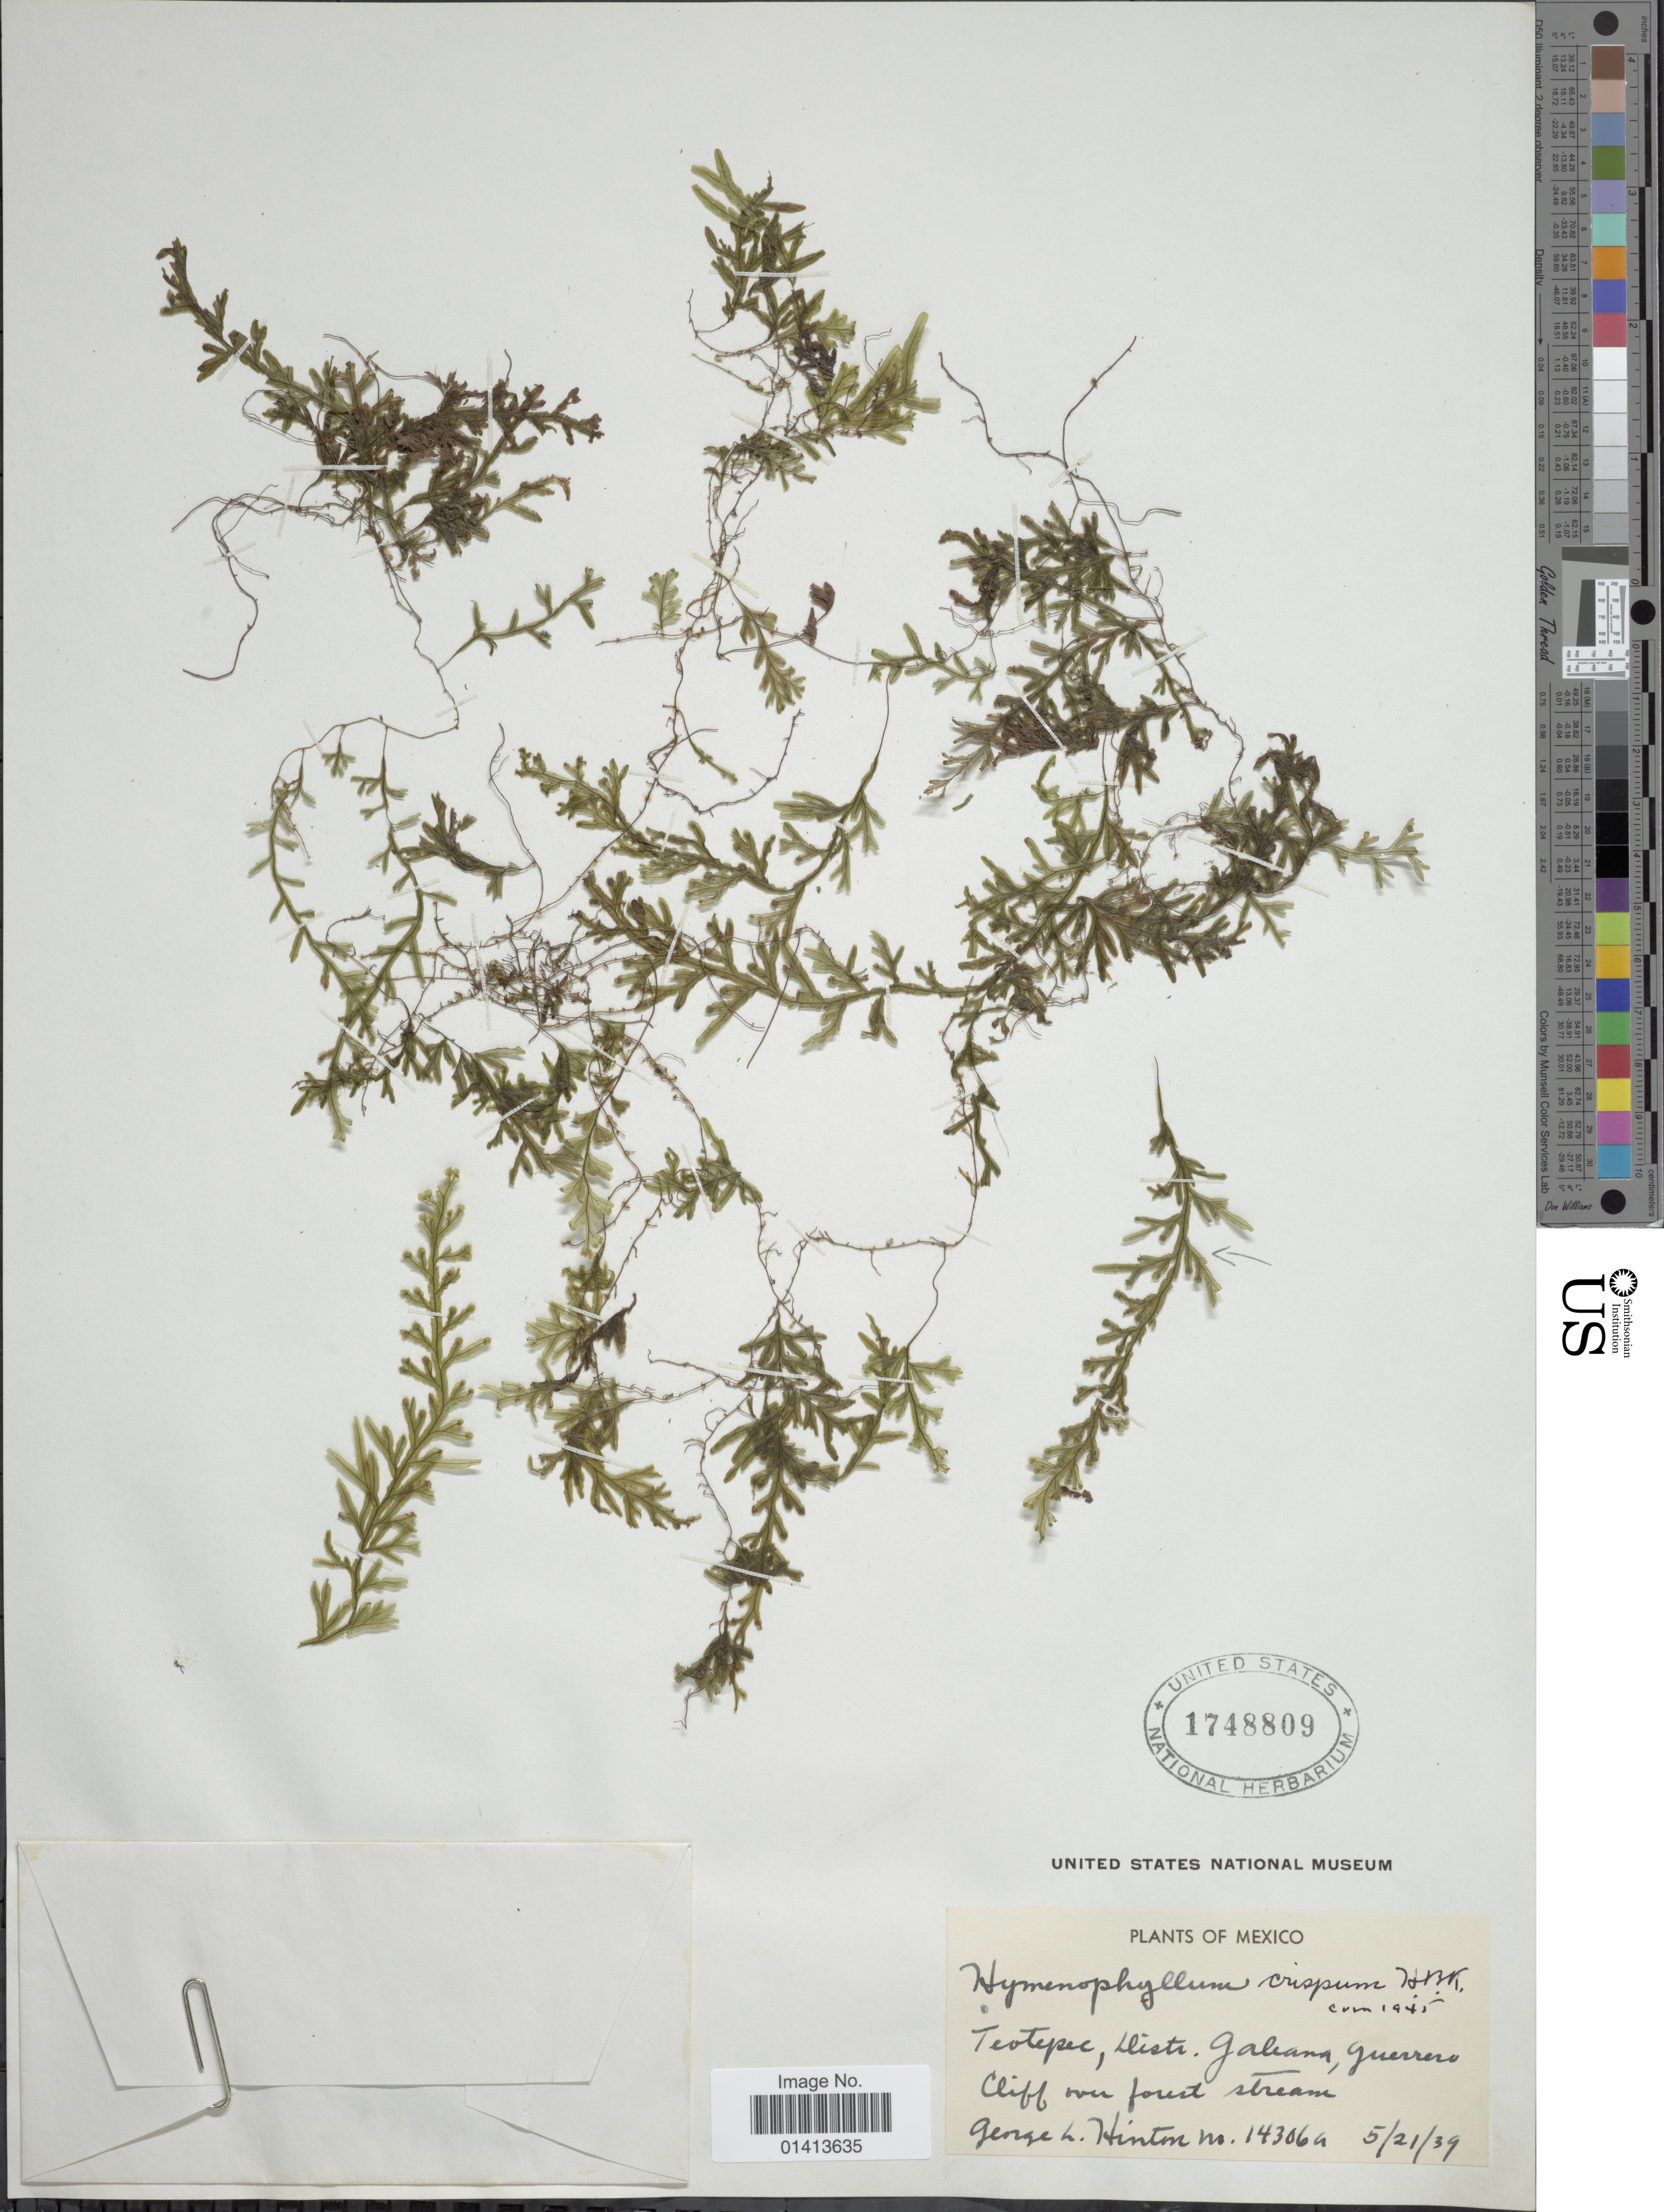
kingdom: Plantae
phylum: Tracheophyta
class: Polypodiopsida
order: Hymenophyllales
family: Hymenophyllaceae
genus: Hymenophyllum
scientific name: Hymenophyllum crispum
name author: Kunth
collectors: G. Hinton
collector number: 14306a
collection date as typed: Transcribed d/m/y: 21/5/39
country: Mexico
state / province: Guerrero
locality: Teotepec, Distr. Gabana, Guerrero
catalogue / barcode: US 1748809